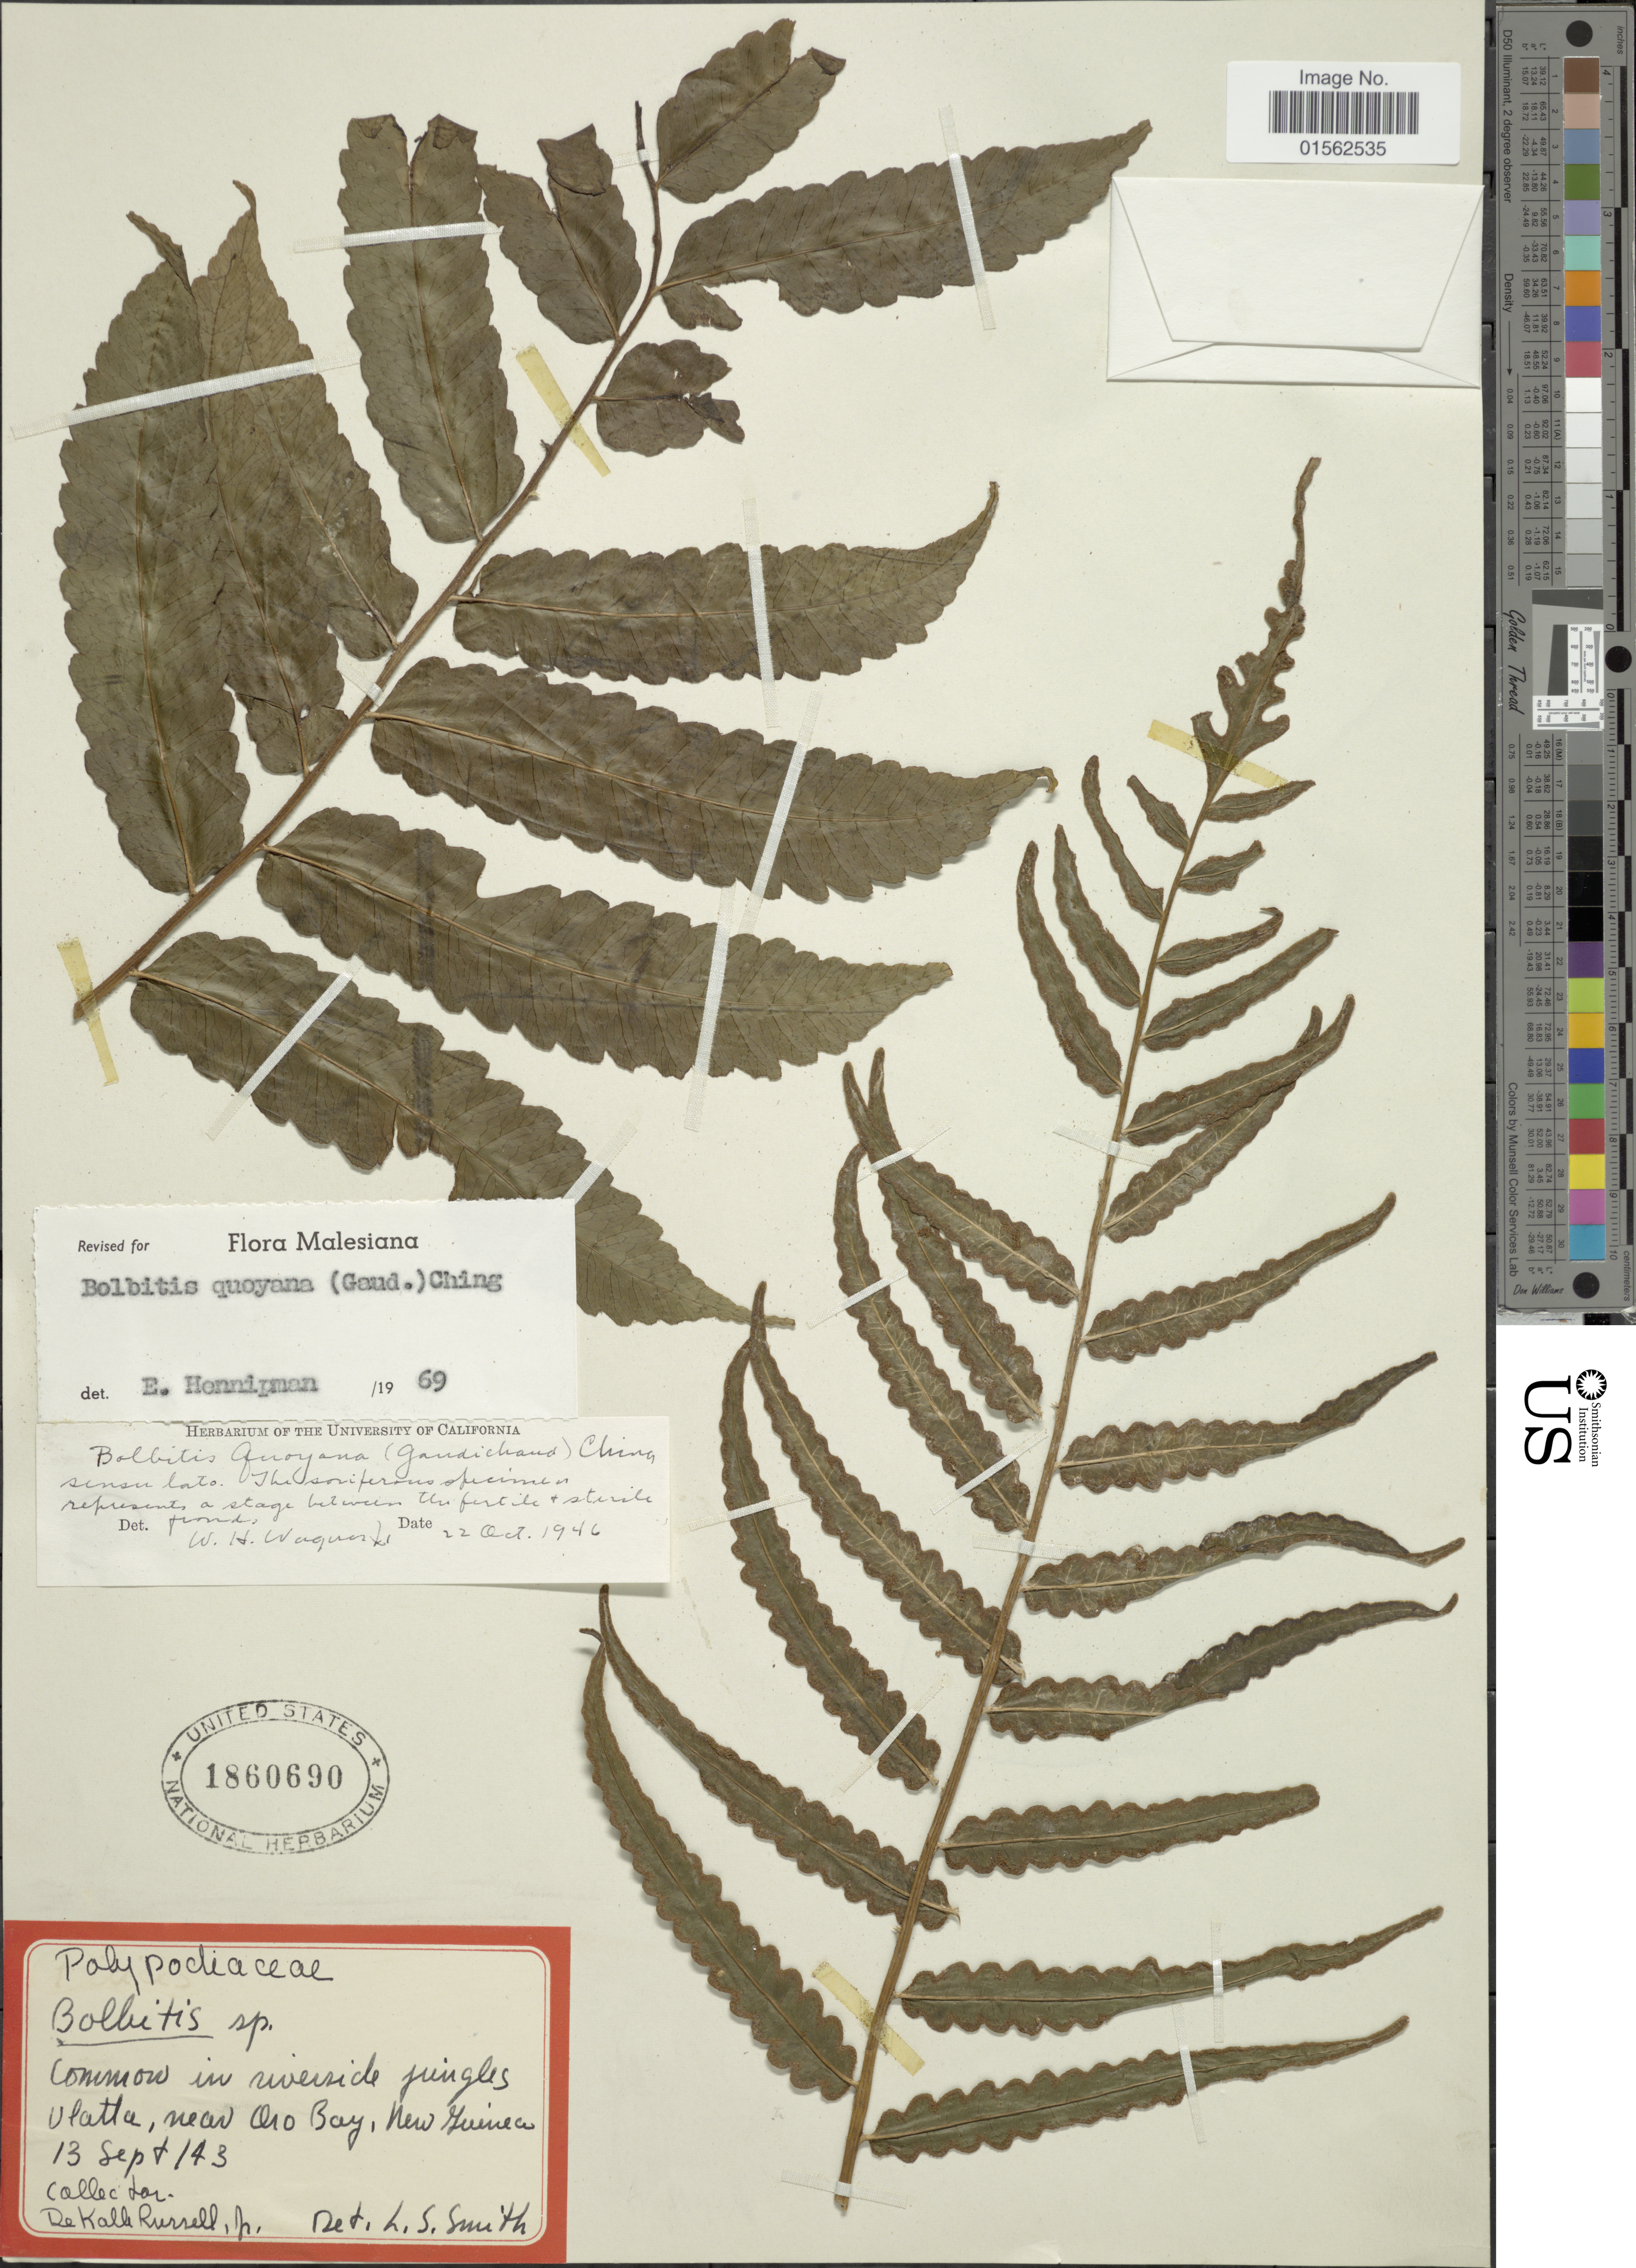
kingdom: Plantae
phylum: Tracheophyta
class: Polypodiopsida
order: Polypodiales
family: Dryopteridaceae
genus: Bolbitis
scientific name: Bolbitis quoyana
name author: (Gaudich.) Ching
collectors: D. K. Russell Jr.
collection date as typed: Transcribed d/m/y: 13/9/43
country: Papua New Guinea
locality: Vlatta, near Oro Bay, New Guinnea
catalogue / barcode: US 1860690